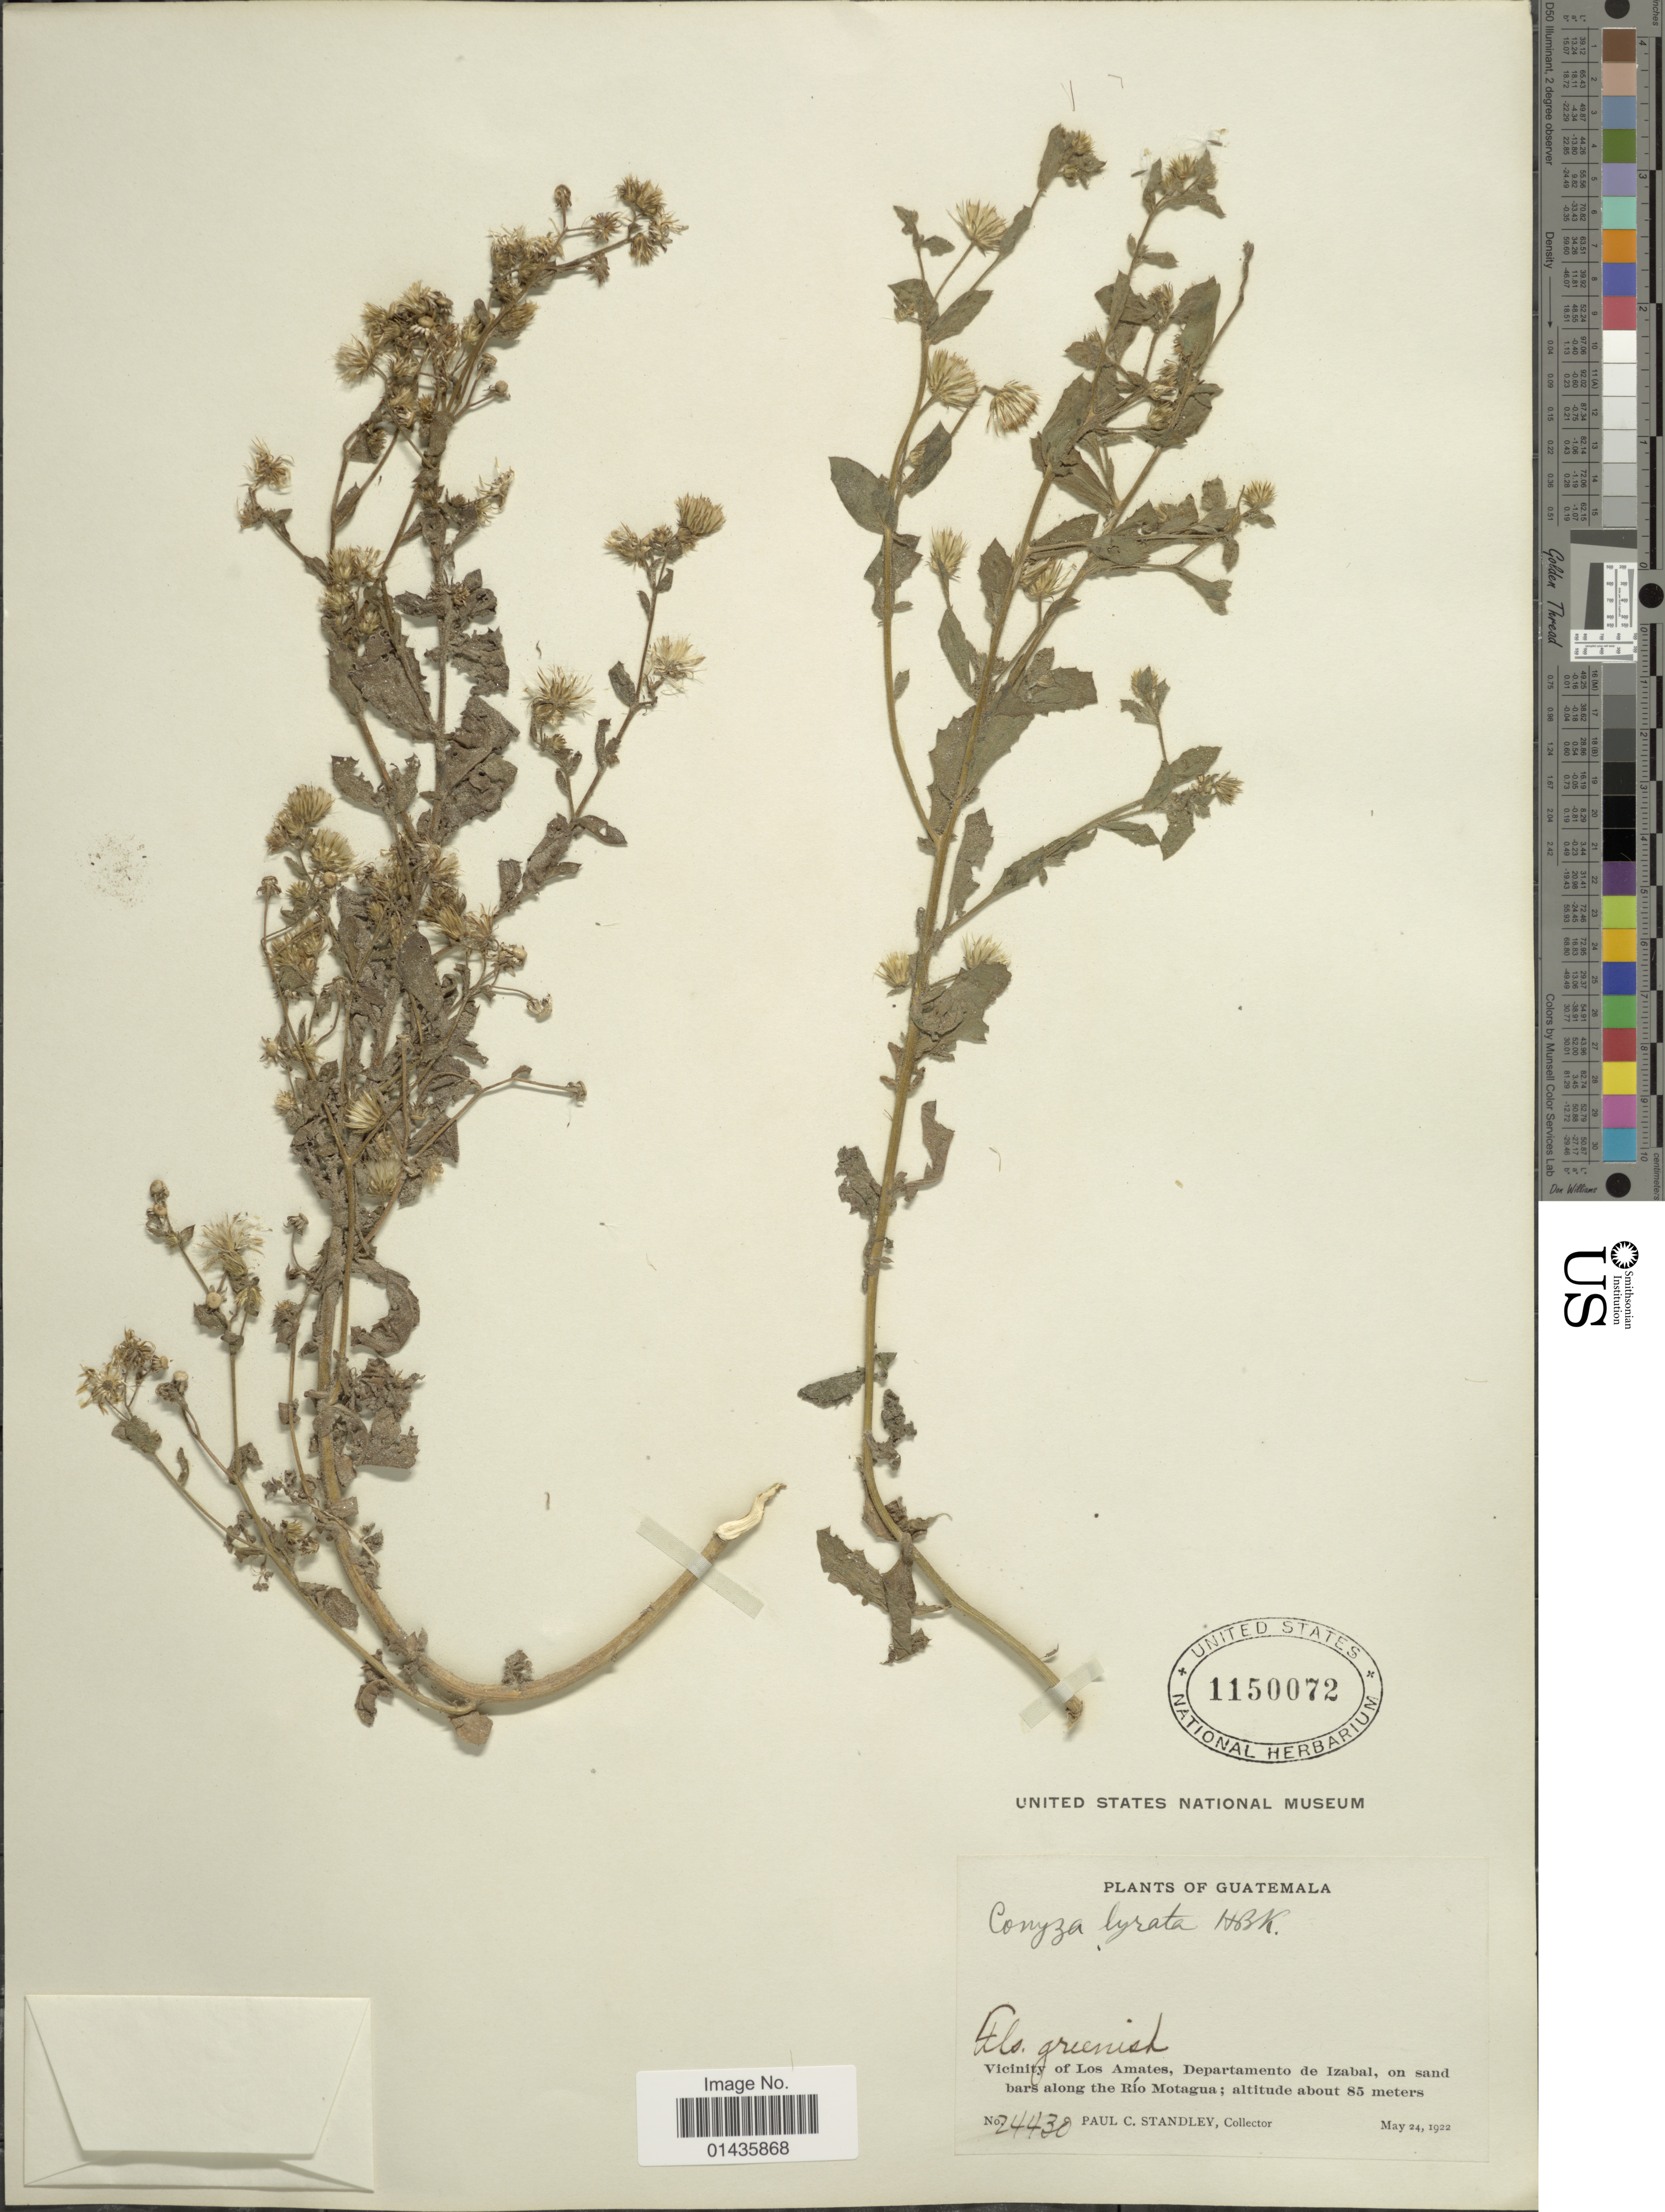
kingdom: Plantae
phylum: Tracheophyta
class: Magnoliopsida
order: Asterales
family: Asteraceae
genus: Pseudoconyza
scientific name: Pseudoconyza lyrata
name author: (Kunth) Cuatrec.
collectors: P. C. Standley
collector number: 24430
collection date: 1922-05-24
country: Guatemala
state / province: Izabal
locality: Vicinity of Los Amates, on sand bars along the Rio Motagua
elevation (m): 85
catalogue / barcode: US 1150072